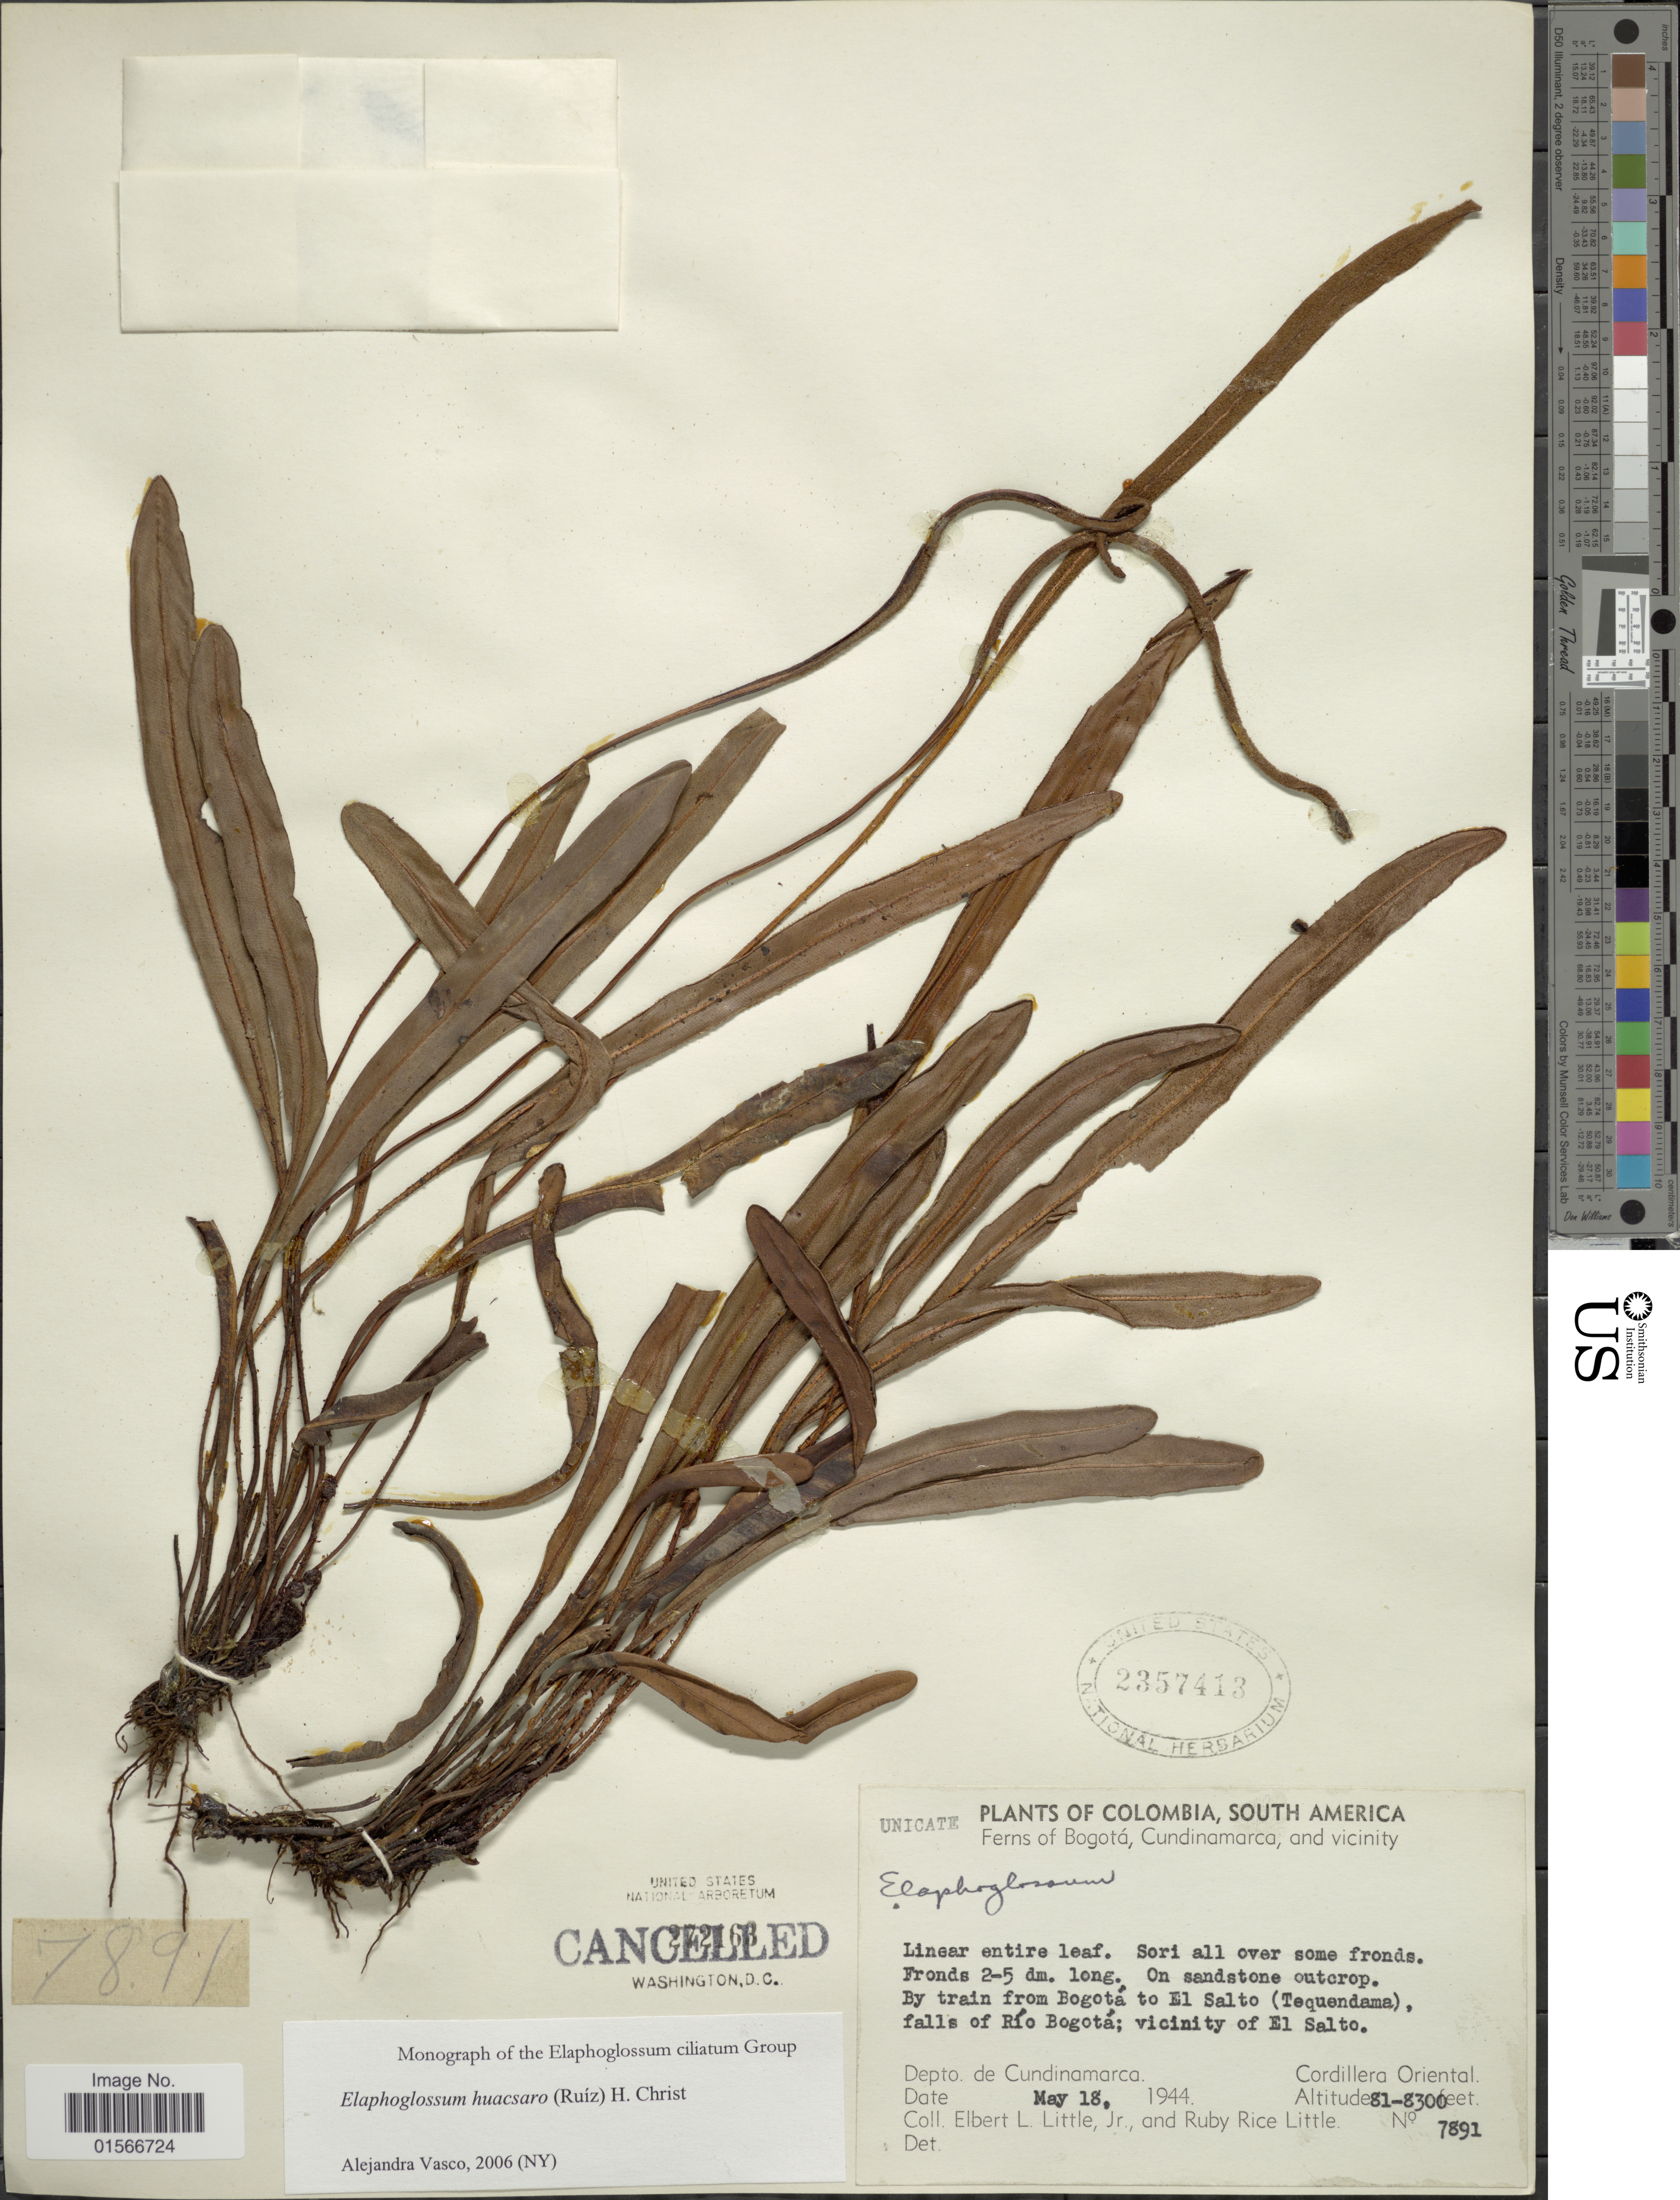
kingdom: Plantae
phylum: Tracheophyta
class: Polypodiopsida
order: Polypodiales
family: Dryopteridaceae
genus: Elaphoglossum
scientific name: Elaphoglossum huacsaro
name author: (Ruiz) Christ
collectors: E. L. Little & R. R. Little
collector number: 7891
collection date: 1944-05-18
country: Colombia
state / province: Cundinamarca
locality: Ferns of Bogotá, and vicinity, BY train from Bogotá to El alto (Tequendama), falls of Río Bogotá; vicinity of El Salto,Depto de Cundinamarca, Cordillera Oriental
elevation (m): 8100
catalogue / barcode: US 2357413